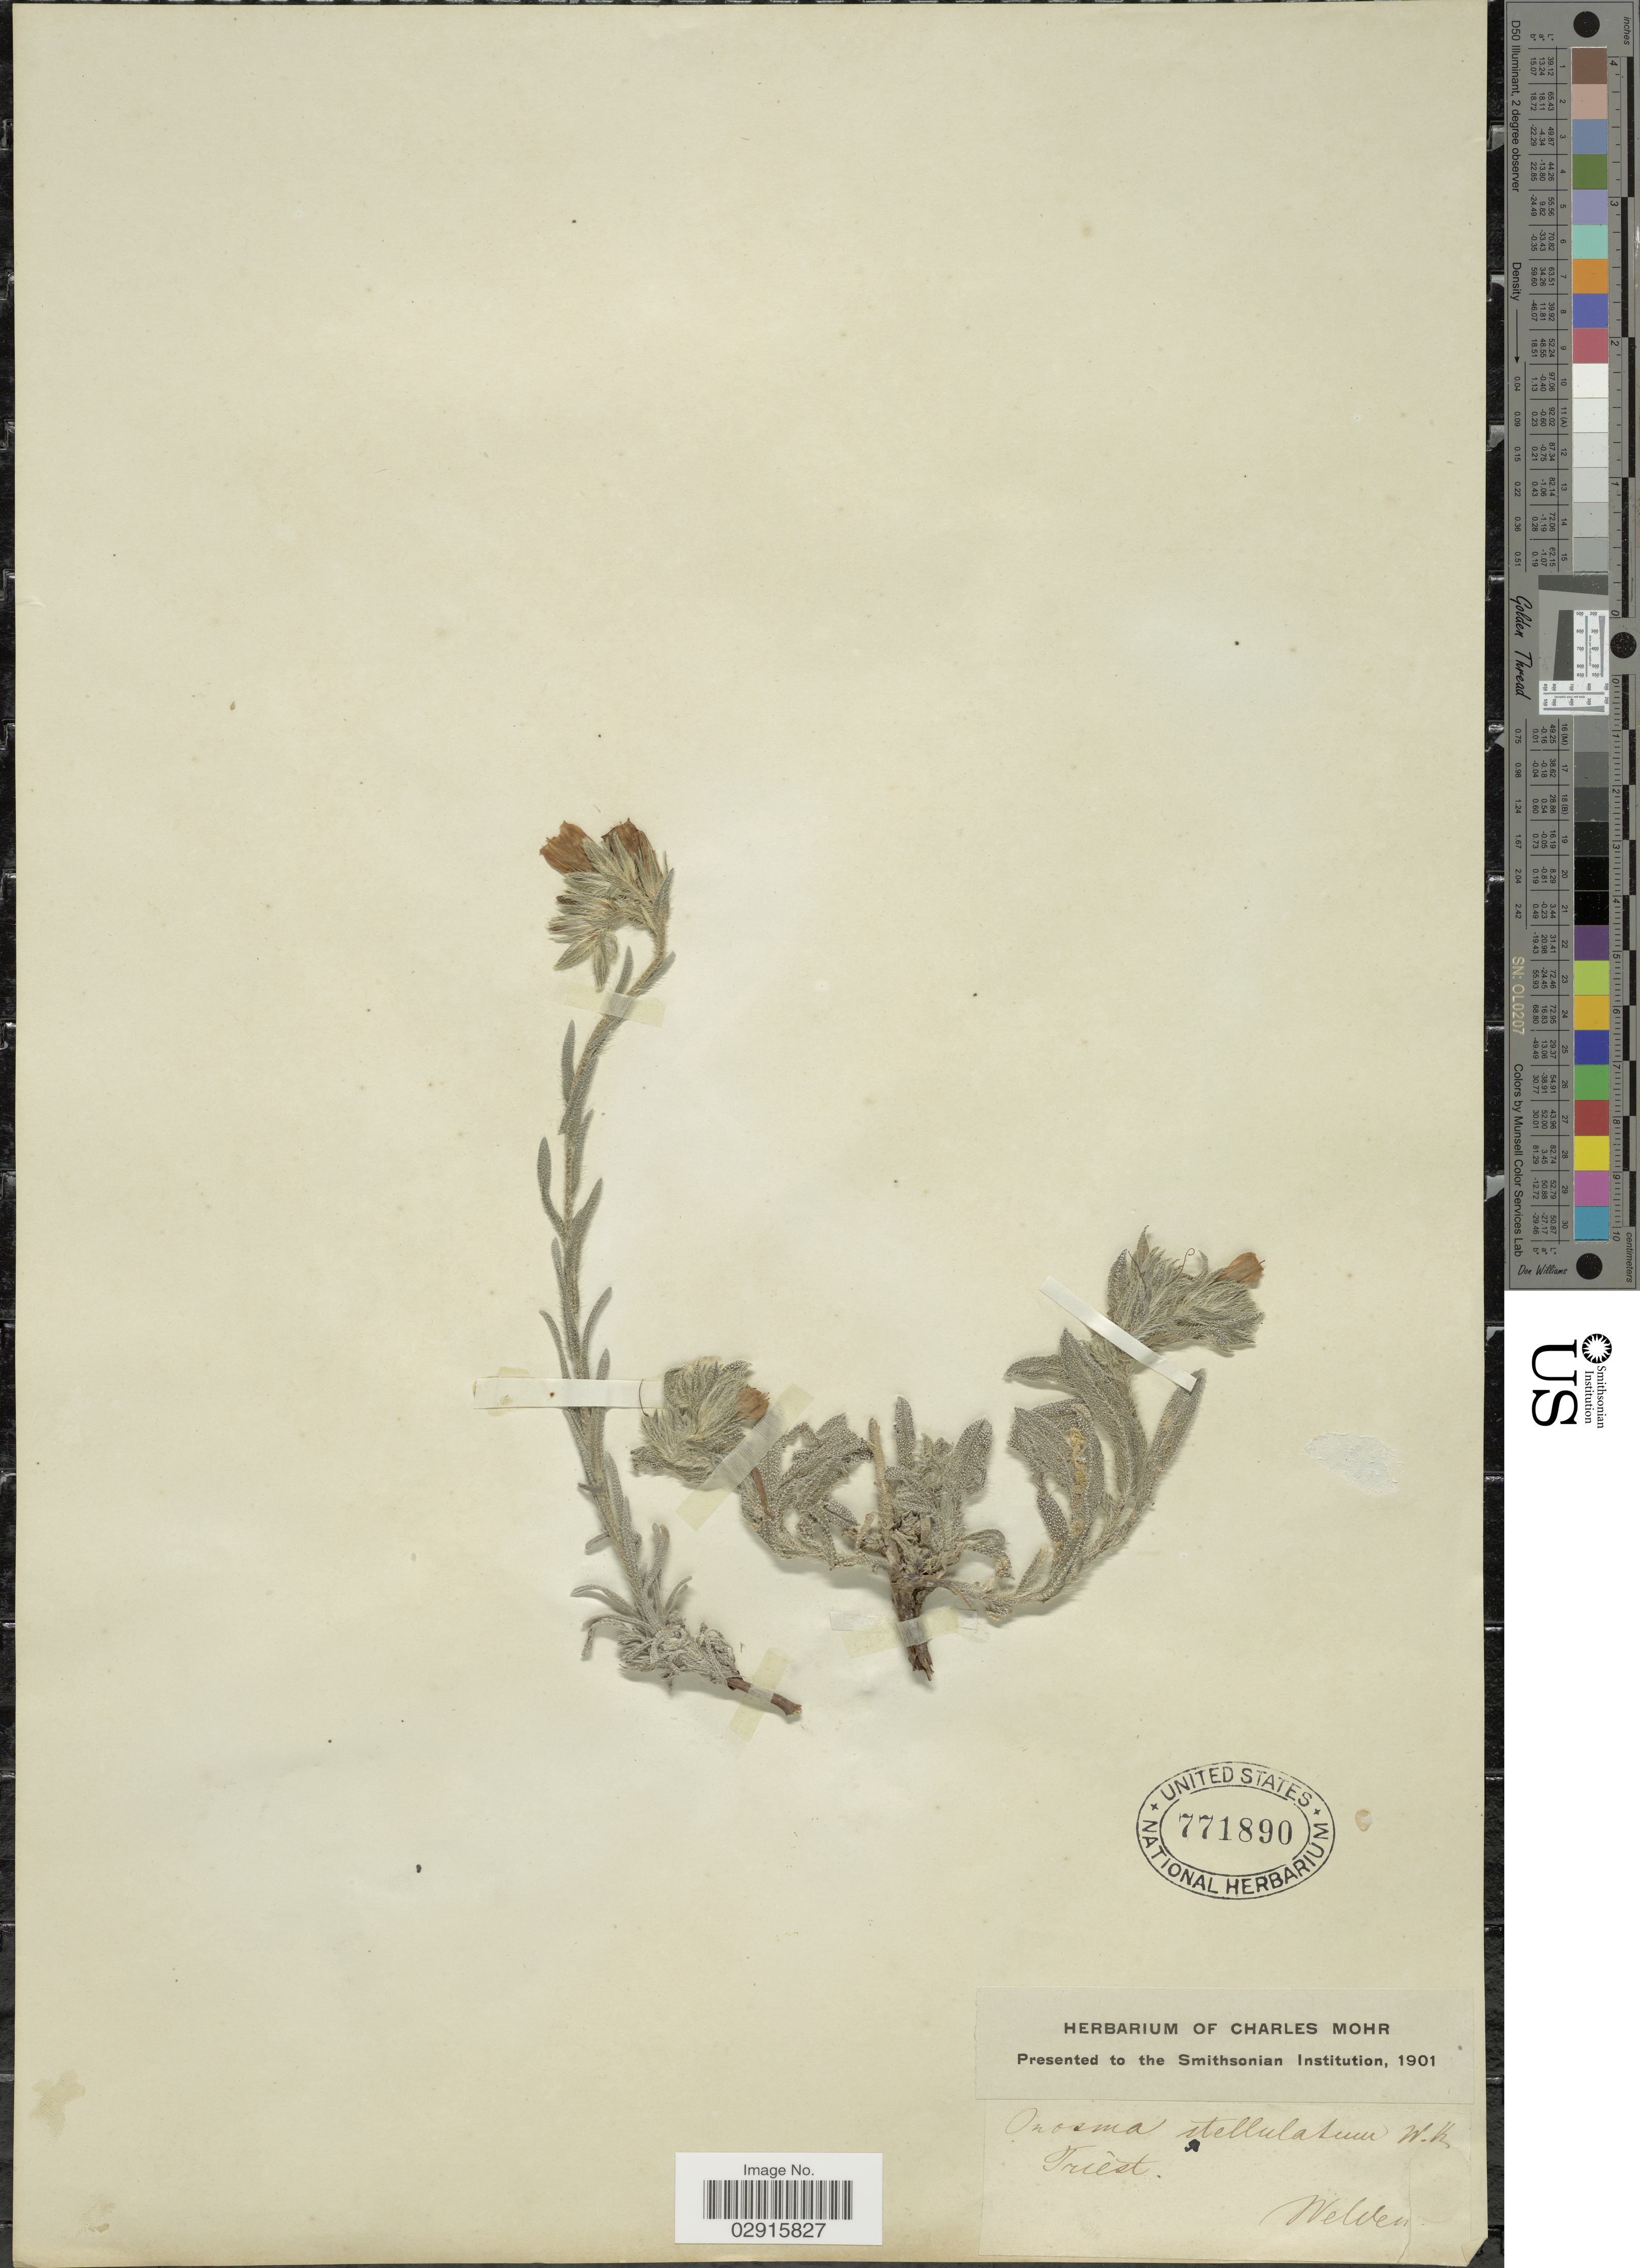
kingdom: Plantae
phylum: Tracheophyta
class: Magnoliopsida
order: Boraginales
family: Boraginaceae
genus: Onosma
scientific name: Onosma stellulata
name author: Waldst. & Kit.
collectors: Welden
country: Italy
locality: Triest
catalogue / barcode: US 771890